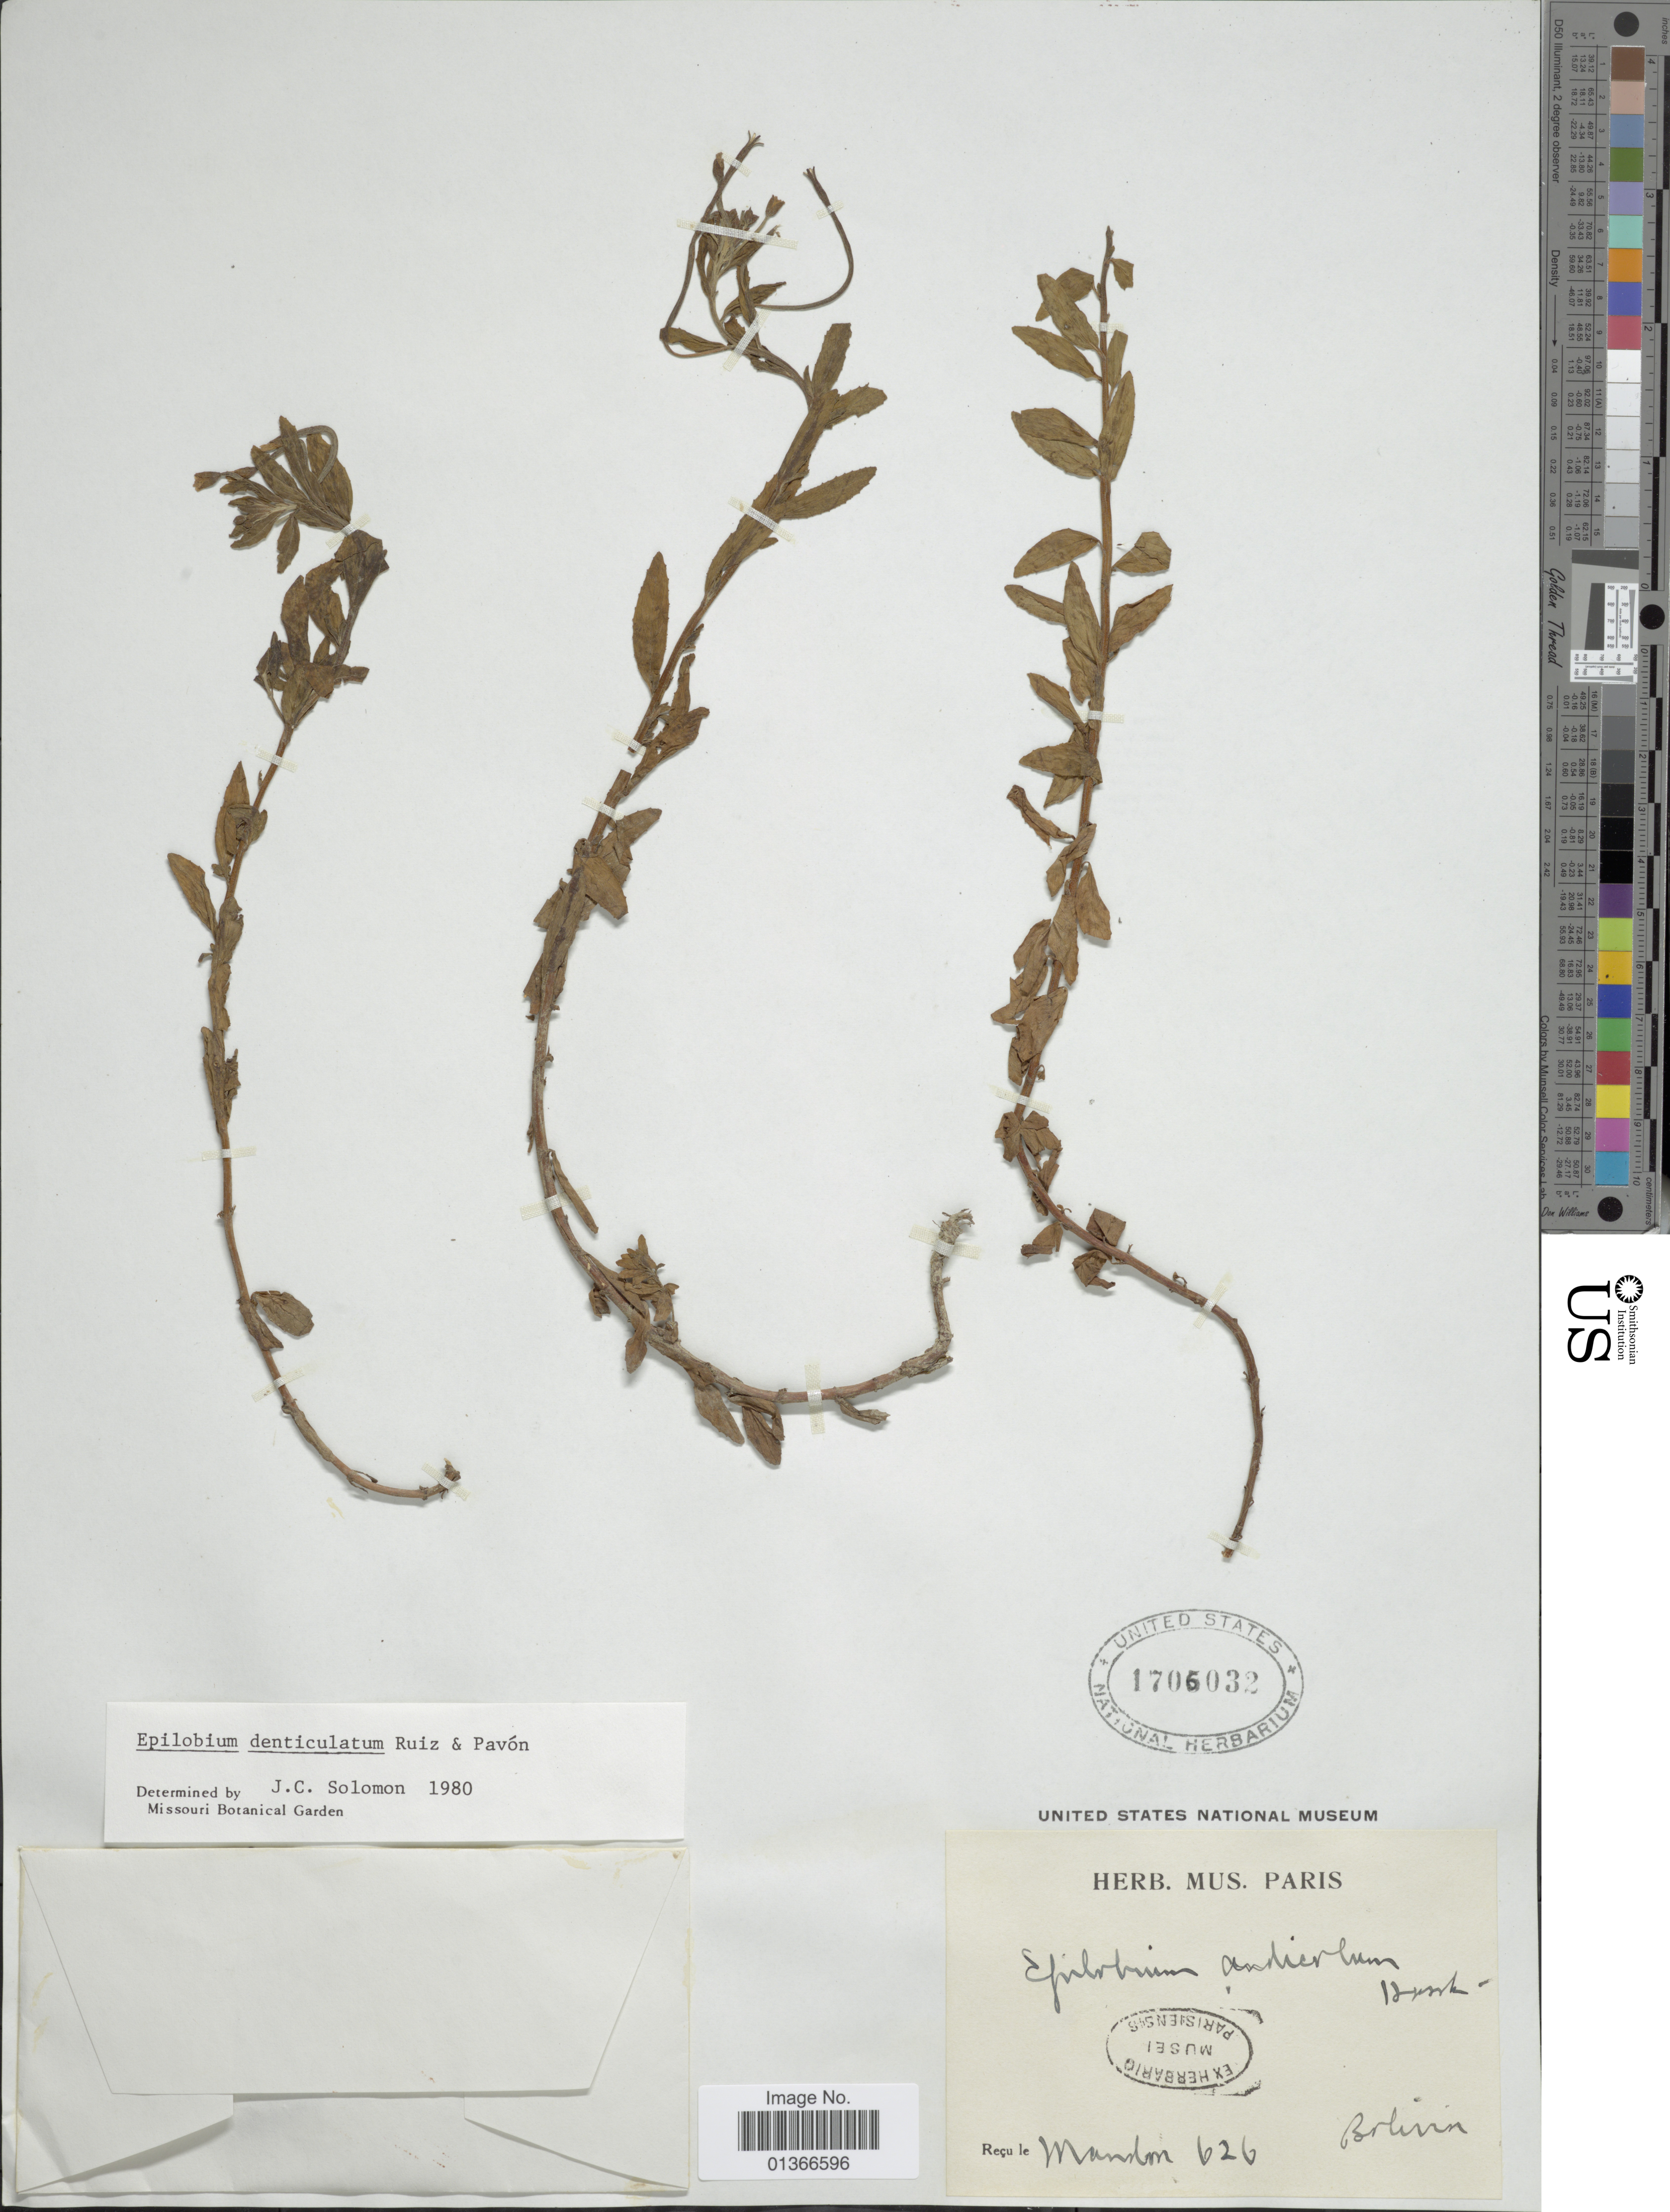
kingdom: Plantae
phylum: Tracheophyta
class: Magnoliopsida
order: Myrtales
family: Onagraceae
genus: Epilobium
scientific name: Epilobium denticulatum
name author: Ruiz & Pav.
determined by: Solomon, J. C., (MO), Missouri Botanical Garden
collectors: ex herb. Mus. Paris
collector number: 626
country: Bolivia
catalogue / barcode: US 1706032